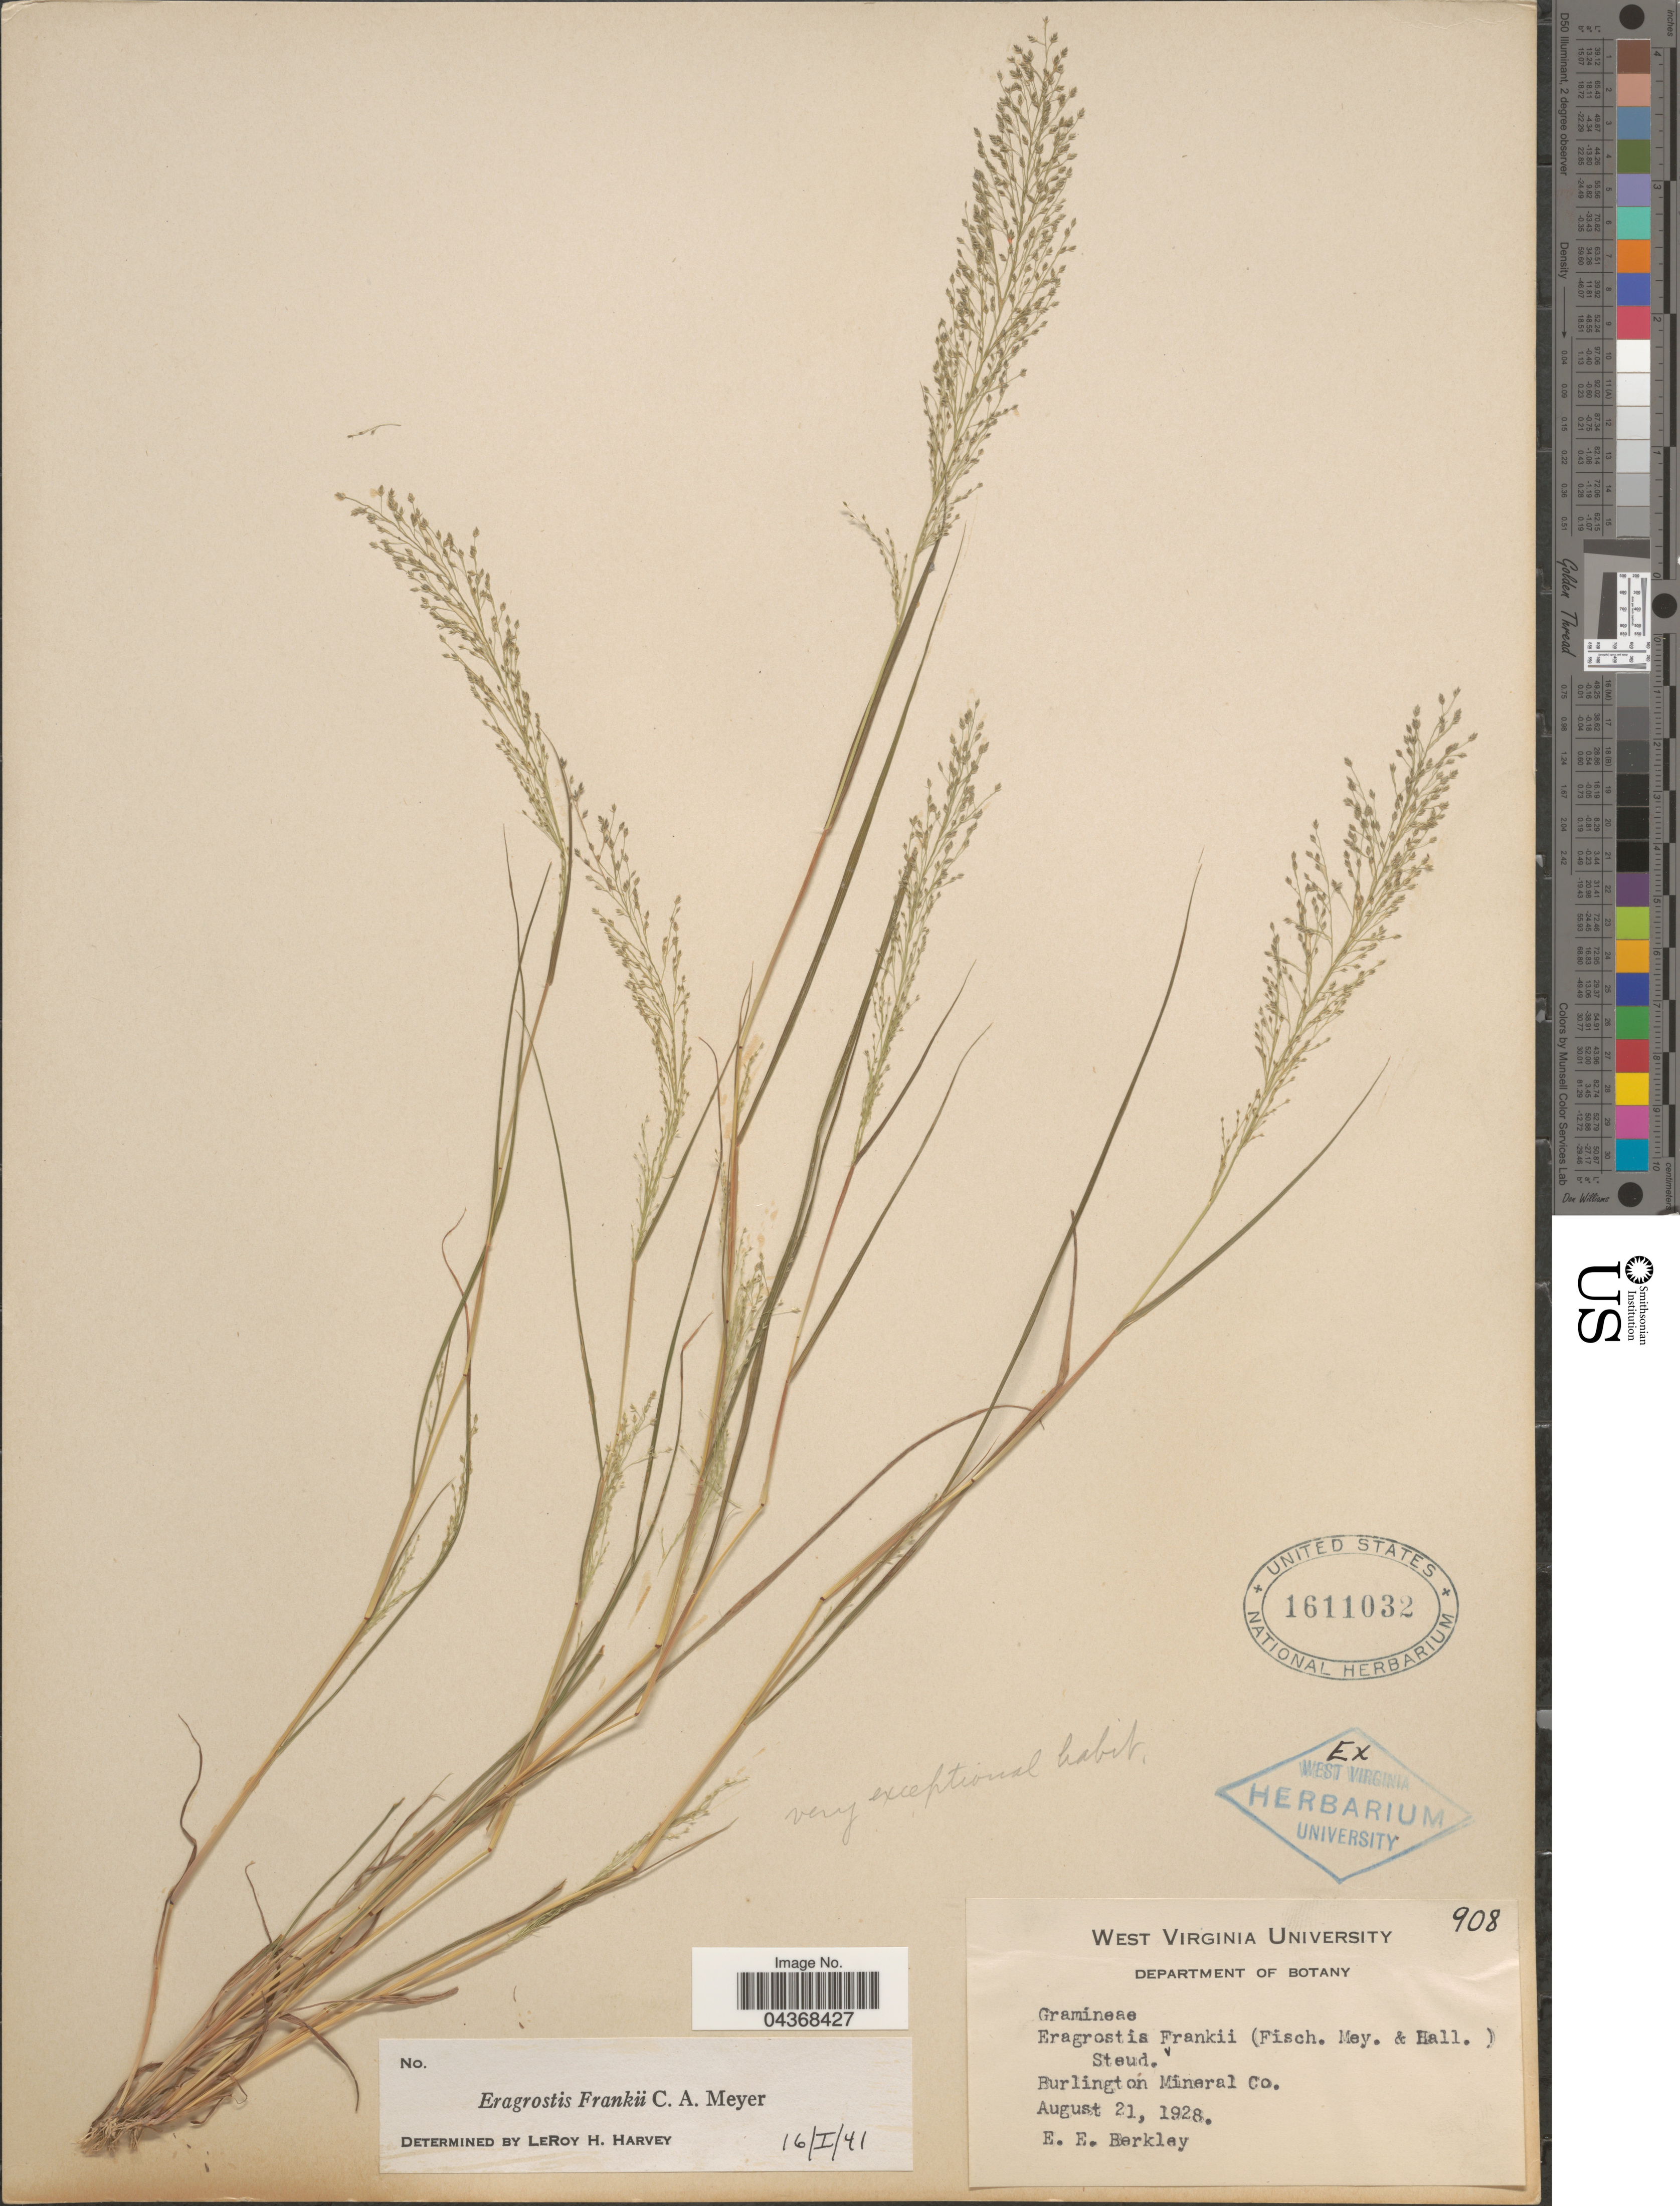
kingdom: Plantae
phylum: Tracheophyta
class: Liliopsida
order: Poales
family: Poaceae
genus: Eragrostis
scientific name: Eragrostis frankii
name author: C.A. Mey. ex Steud.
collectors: E. Berkley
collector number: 908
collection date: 1928-08-21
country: United States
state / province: West Virginia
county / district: Mineral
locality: Burlington Mineral Co.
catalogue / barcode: US 1611032